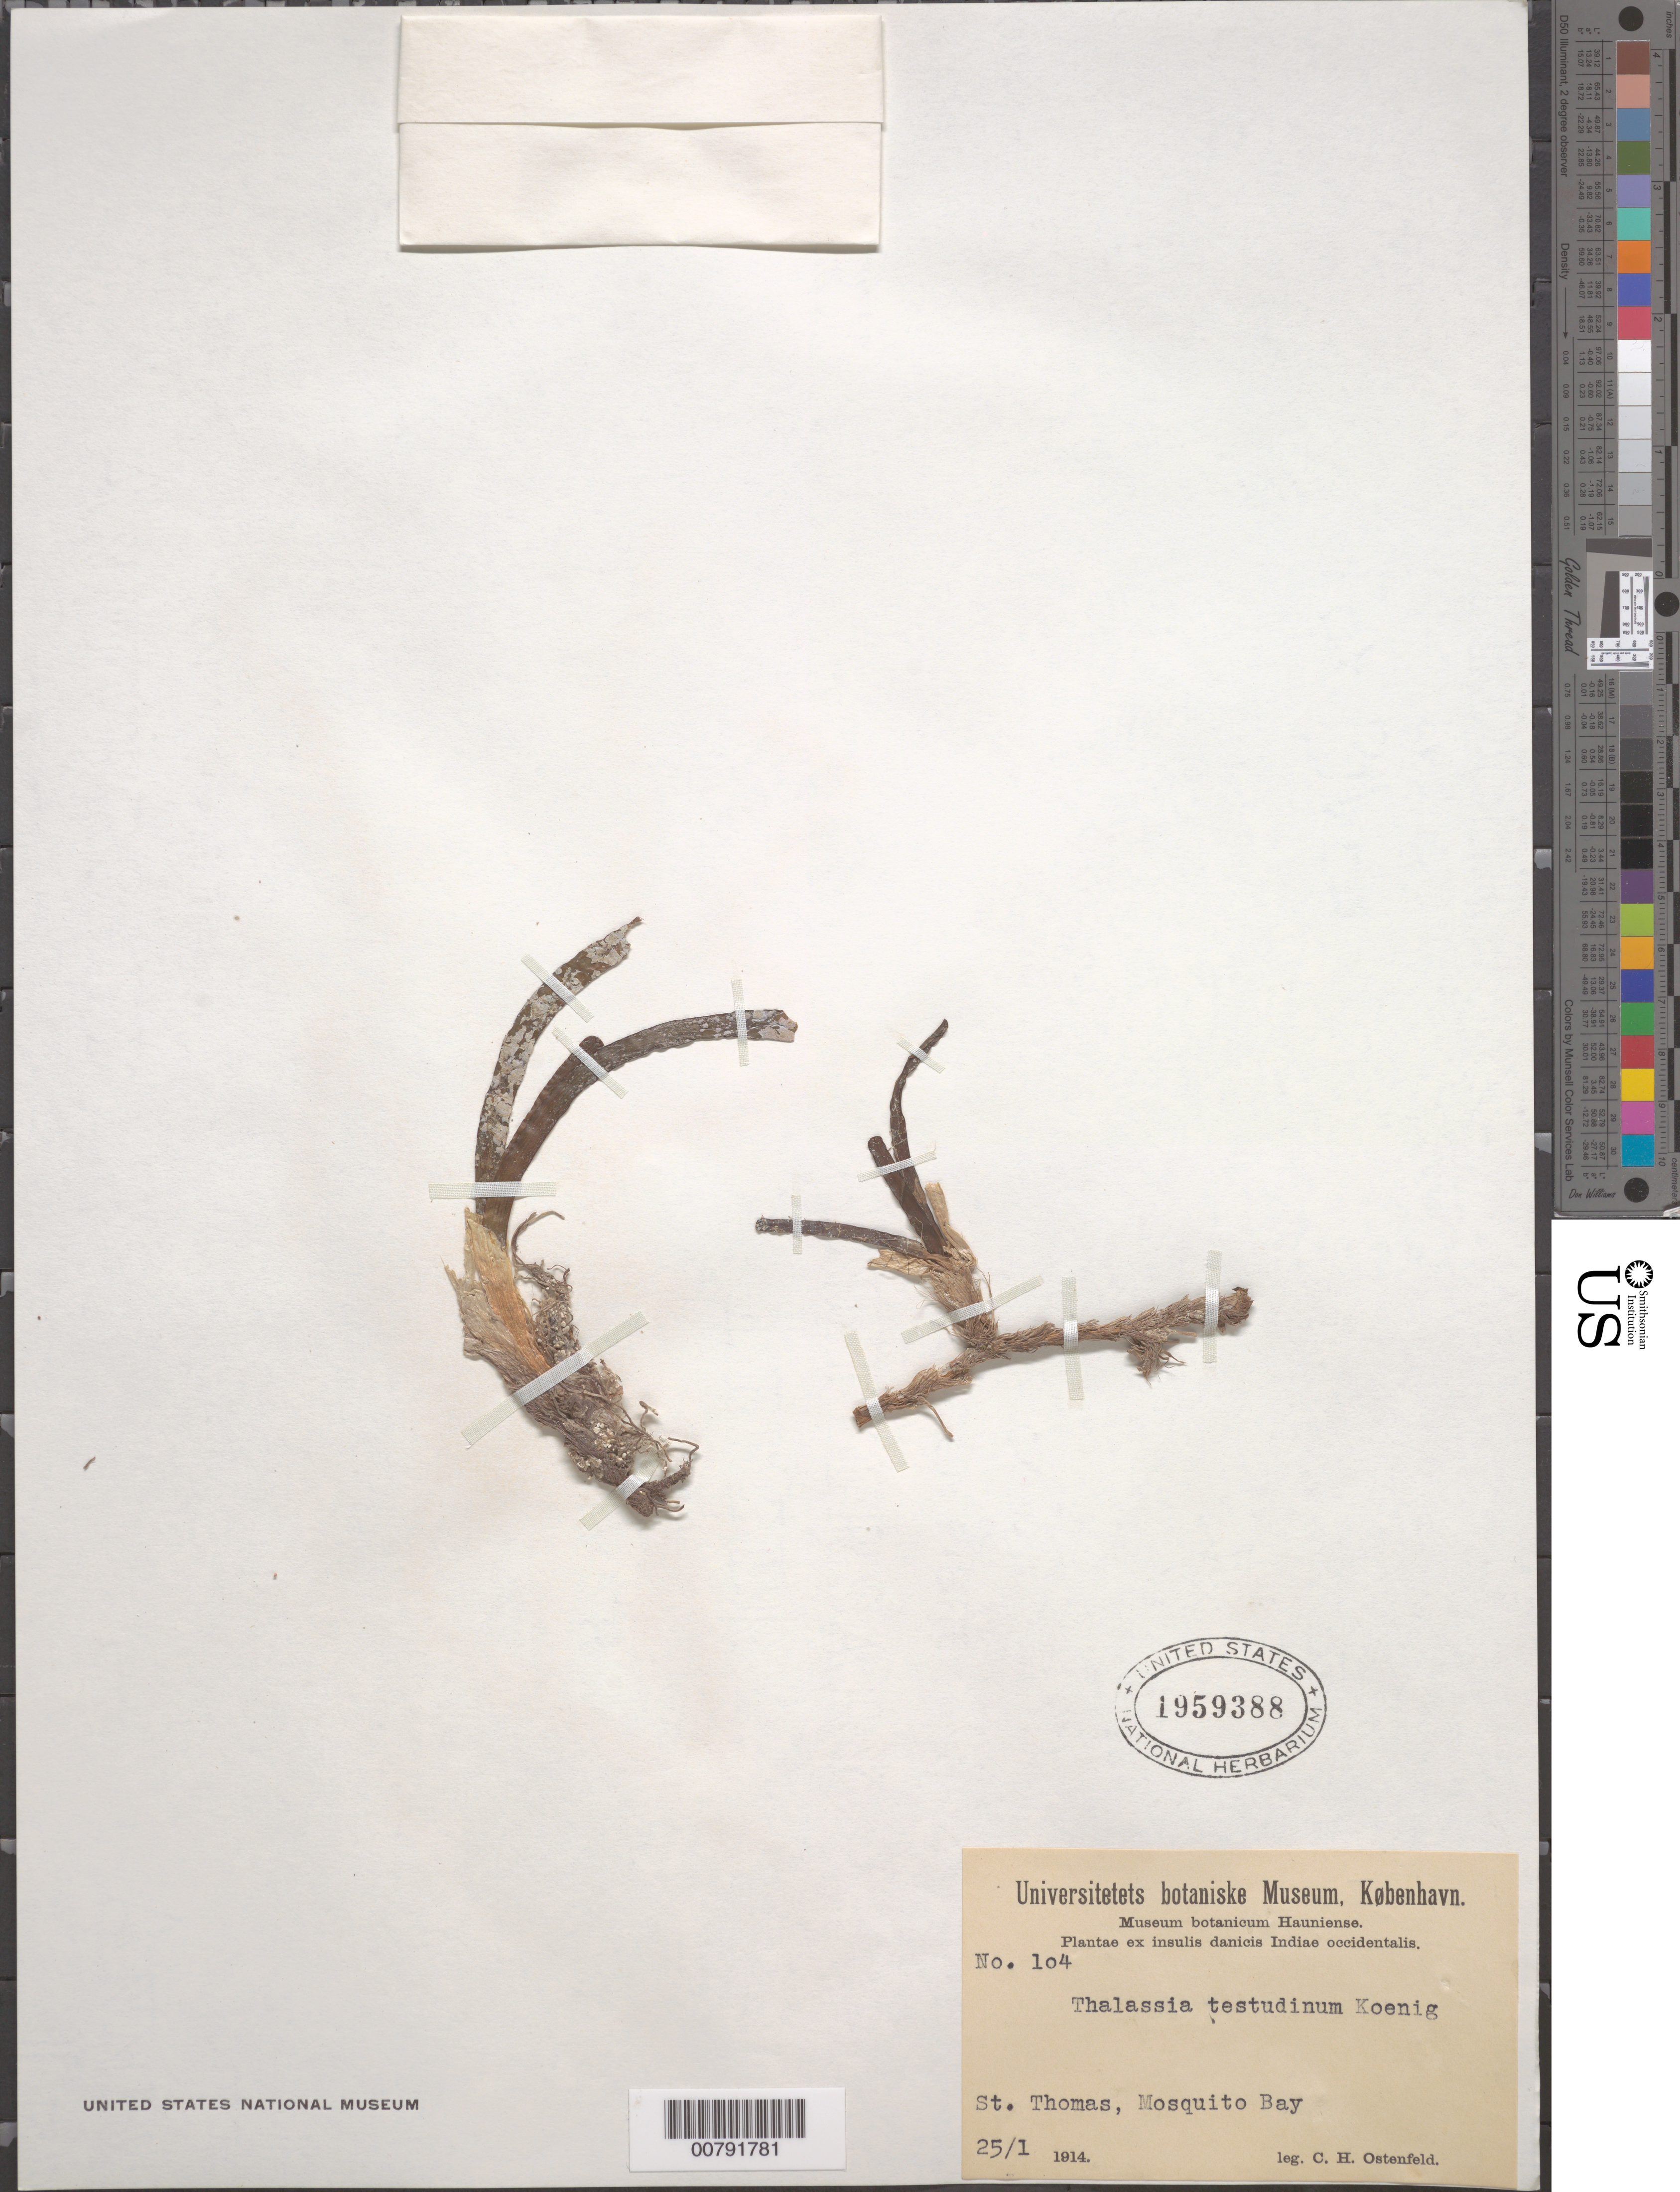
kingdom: Plantae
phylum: Tracheophyta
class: Liliopsida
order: Alismatales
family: Hydrocharitaceae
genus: Thalassia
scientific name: Thalassia testudinum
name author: Banks & Sol. ex K.D. Koenig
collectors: C. Ostenfeld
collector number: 104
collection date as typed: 25 Jan 1914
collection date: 1914-01-25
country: U.S. Virgin Islands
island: St. Thomas I.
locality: Mosquito Bay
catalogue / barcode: US 1959388